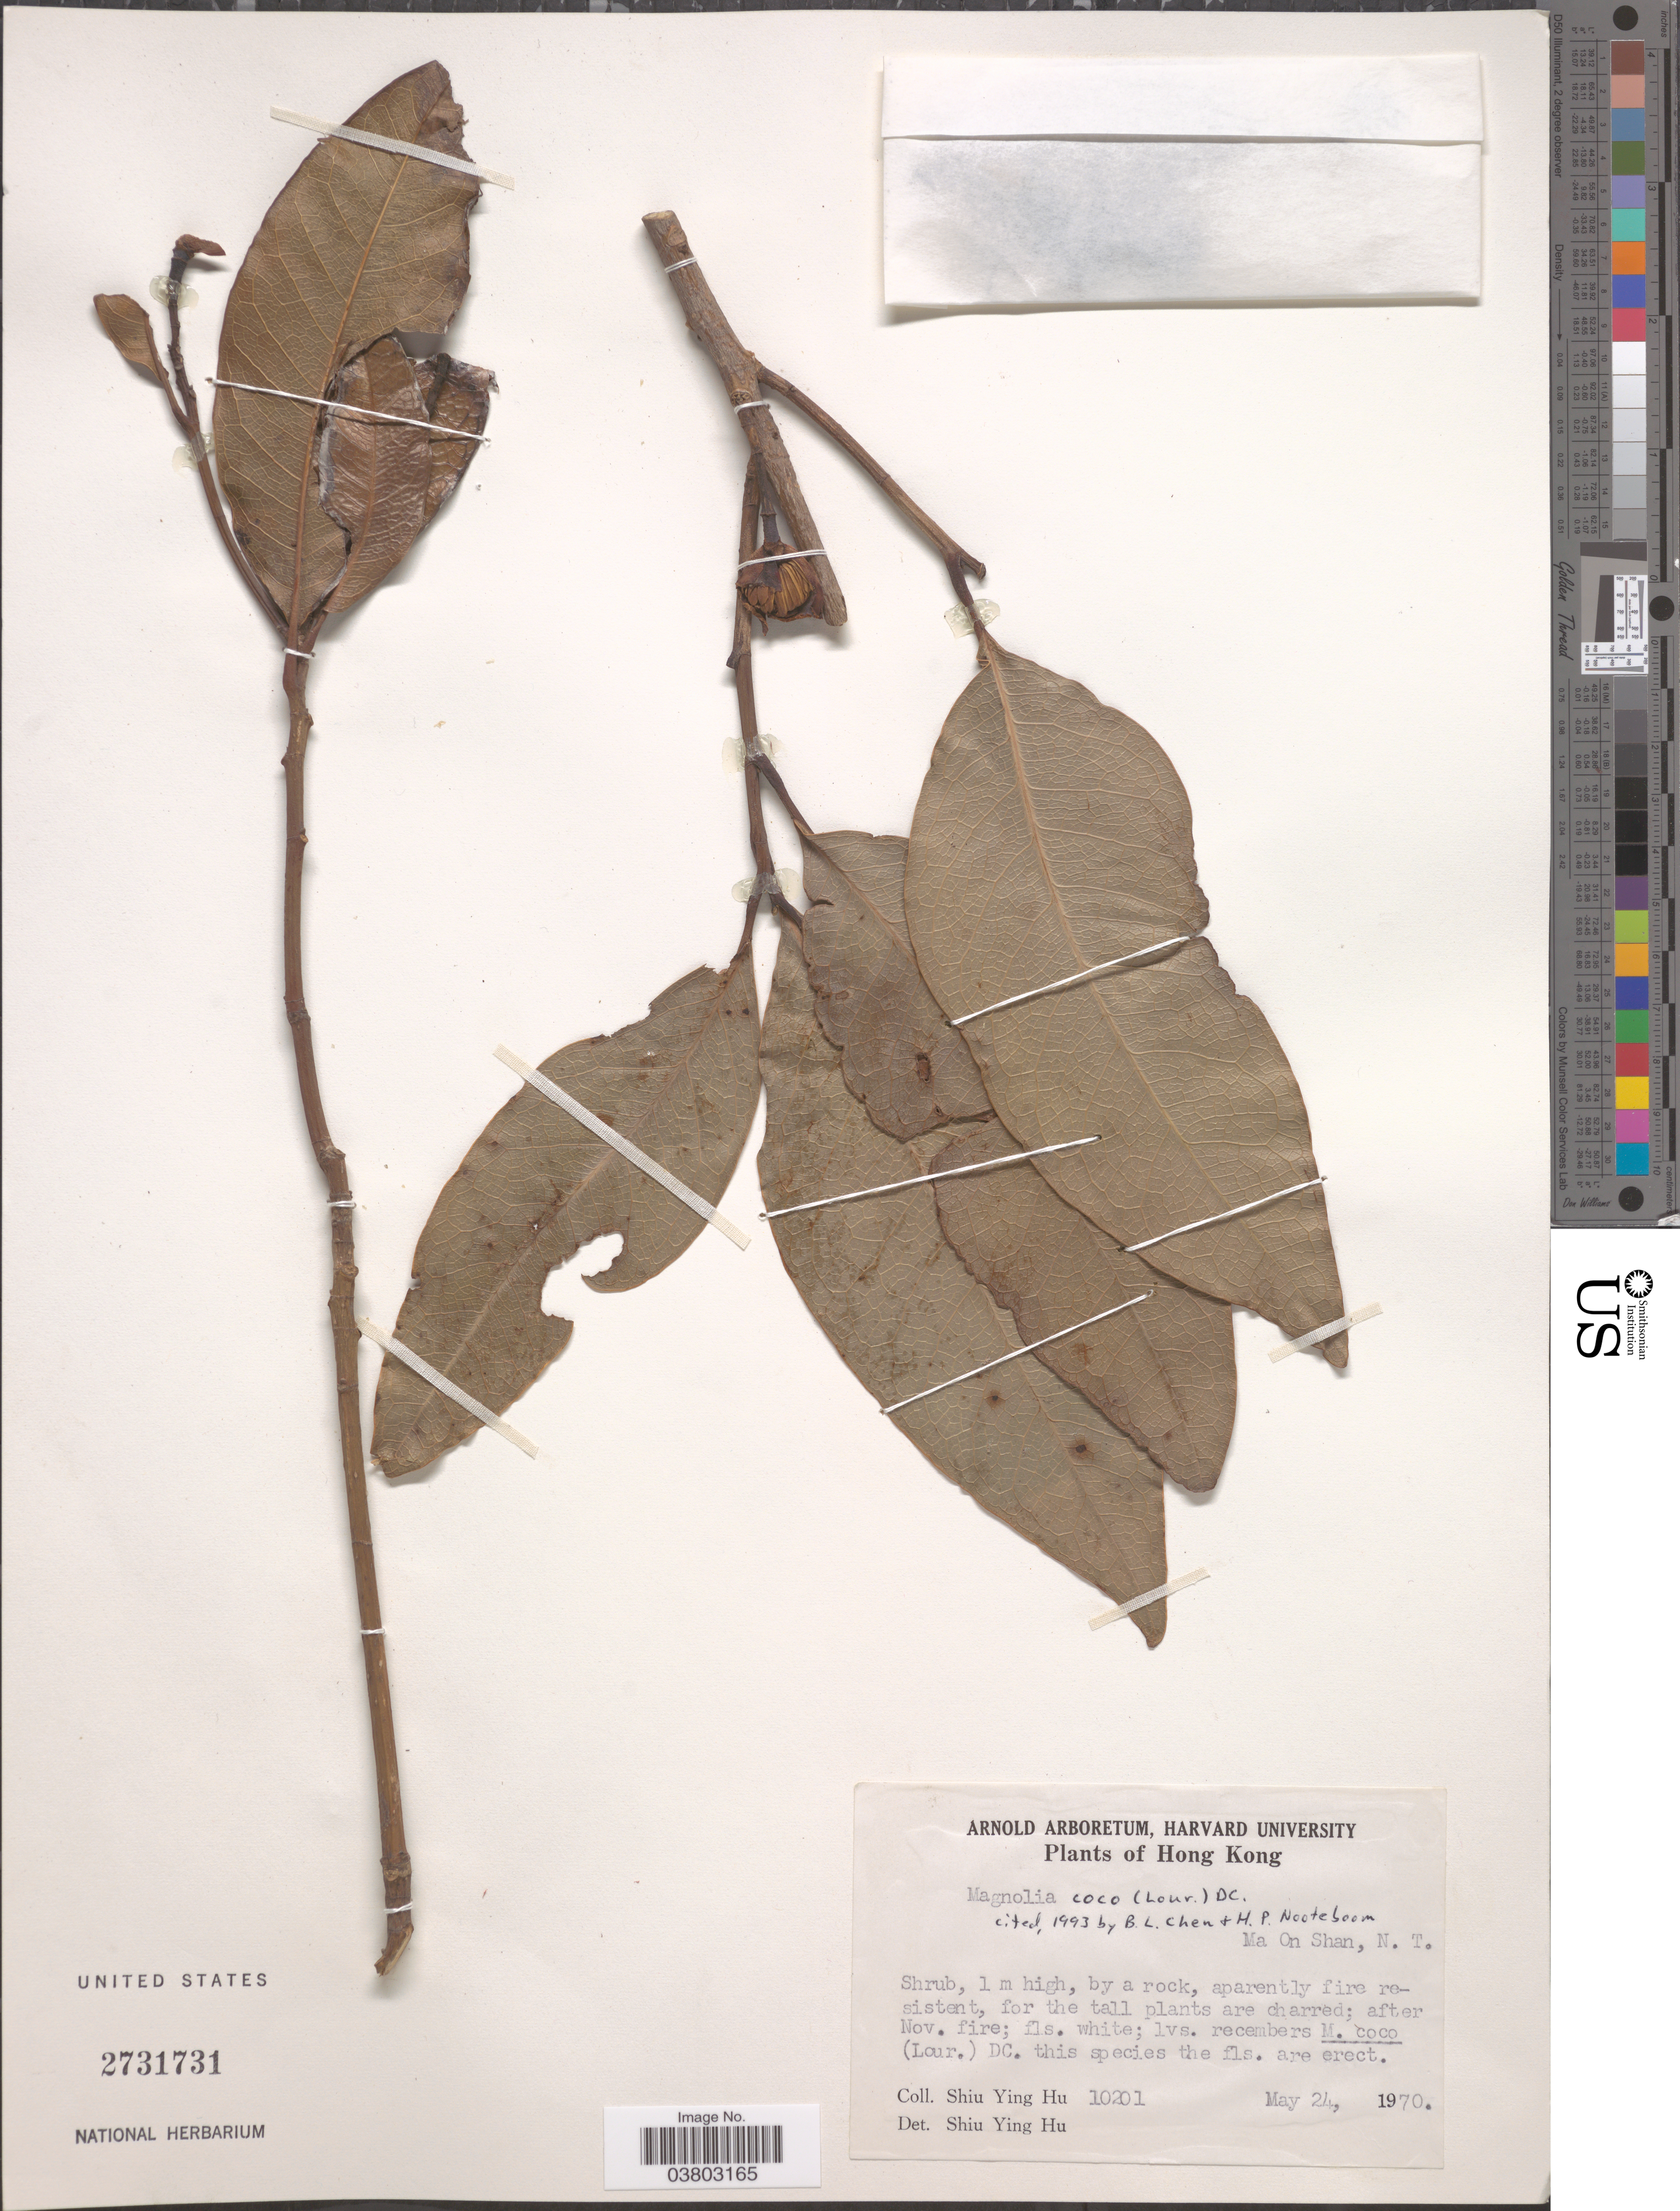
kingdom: Plantae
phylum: Tracheophyta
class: Magnoliopsida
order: Magnoliales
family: Magnoliaceae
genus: Magnolia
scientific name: Magnolia coco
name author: (Lour.) DC.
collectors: S. Y. Hu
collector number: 10201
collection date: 1970-05-24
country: China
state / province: Hong Kong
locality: Ma On Shan, N. T.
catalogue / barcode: US 2731731